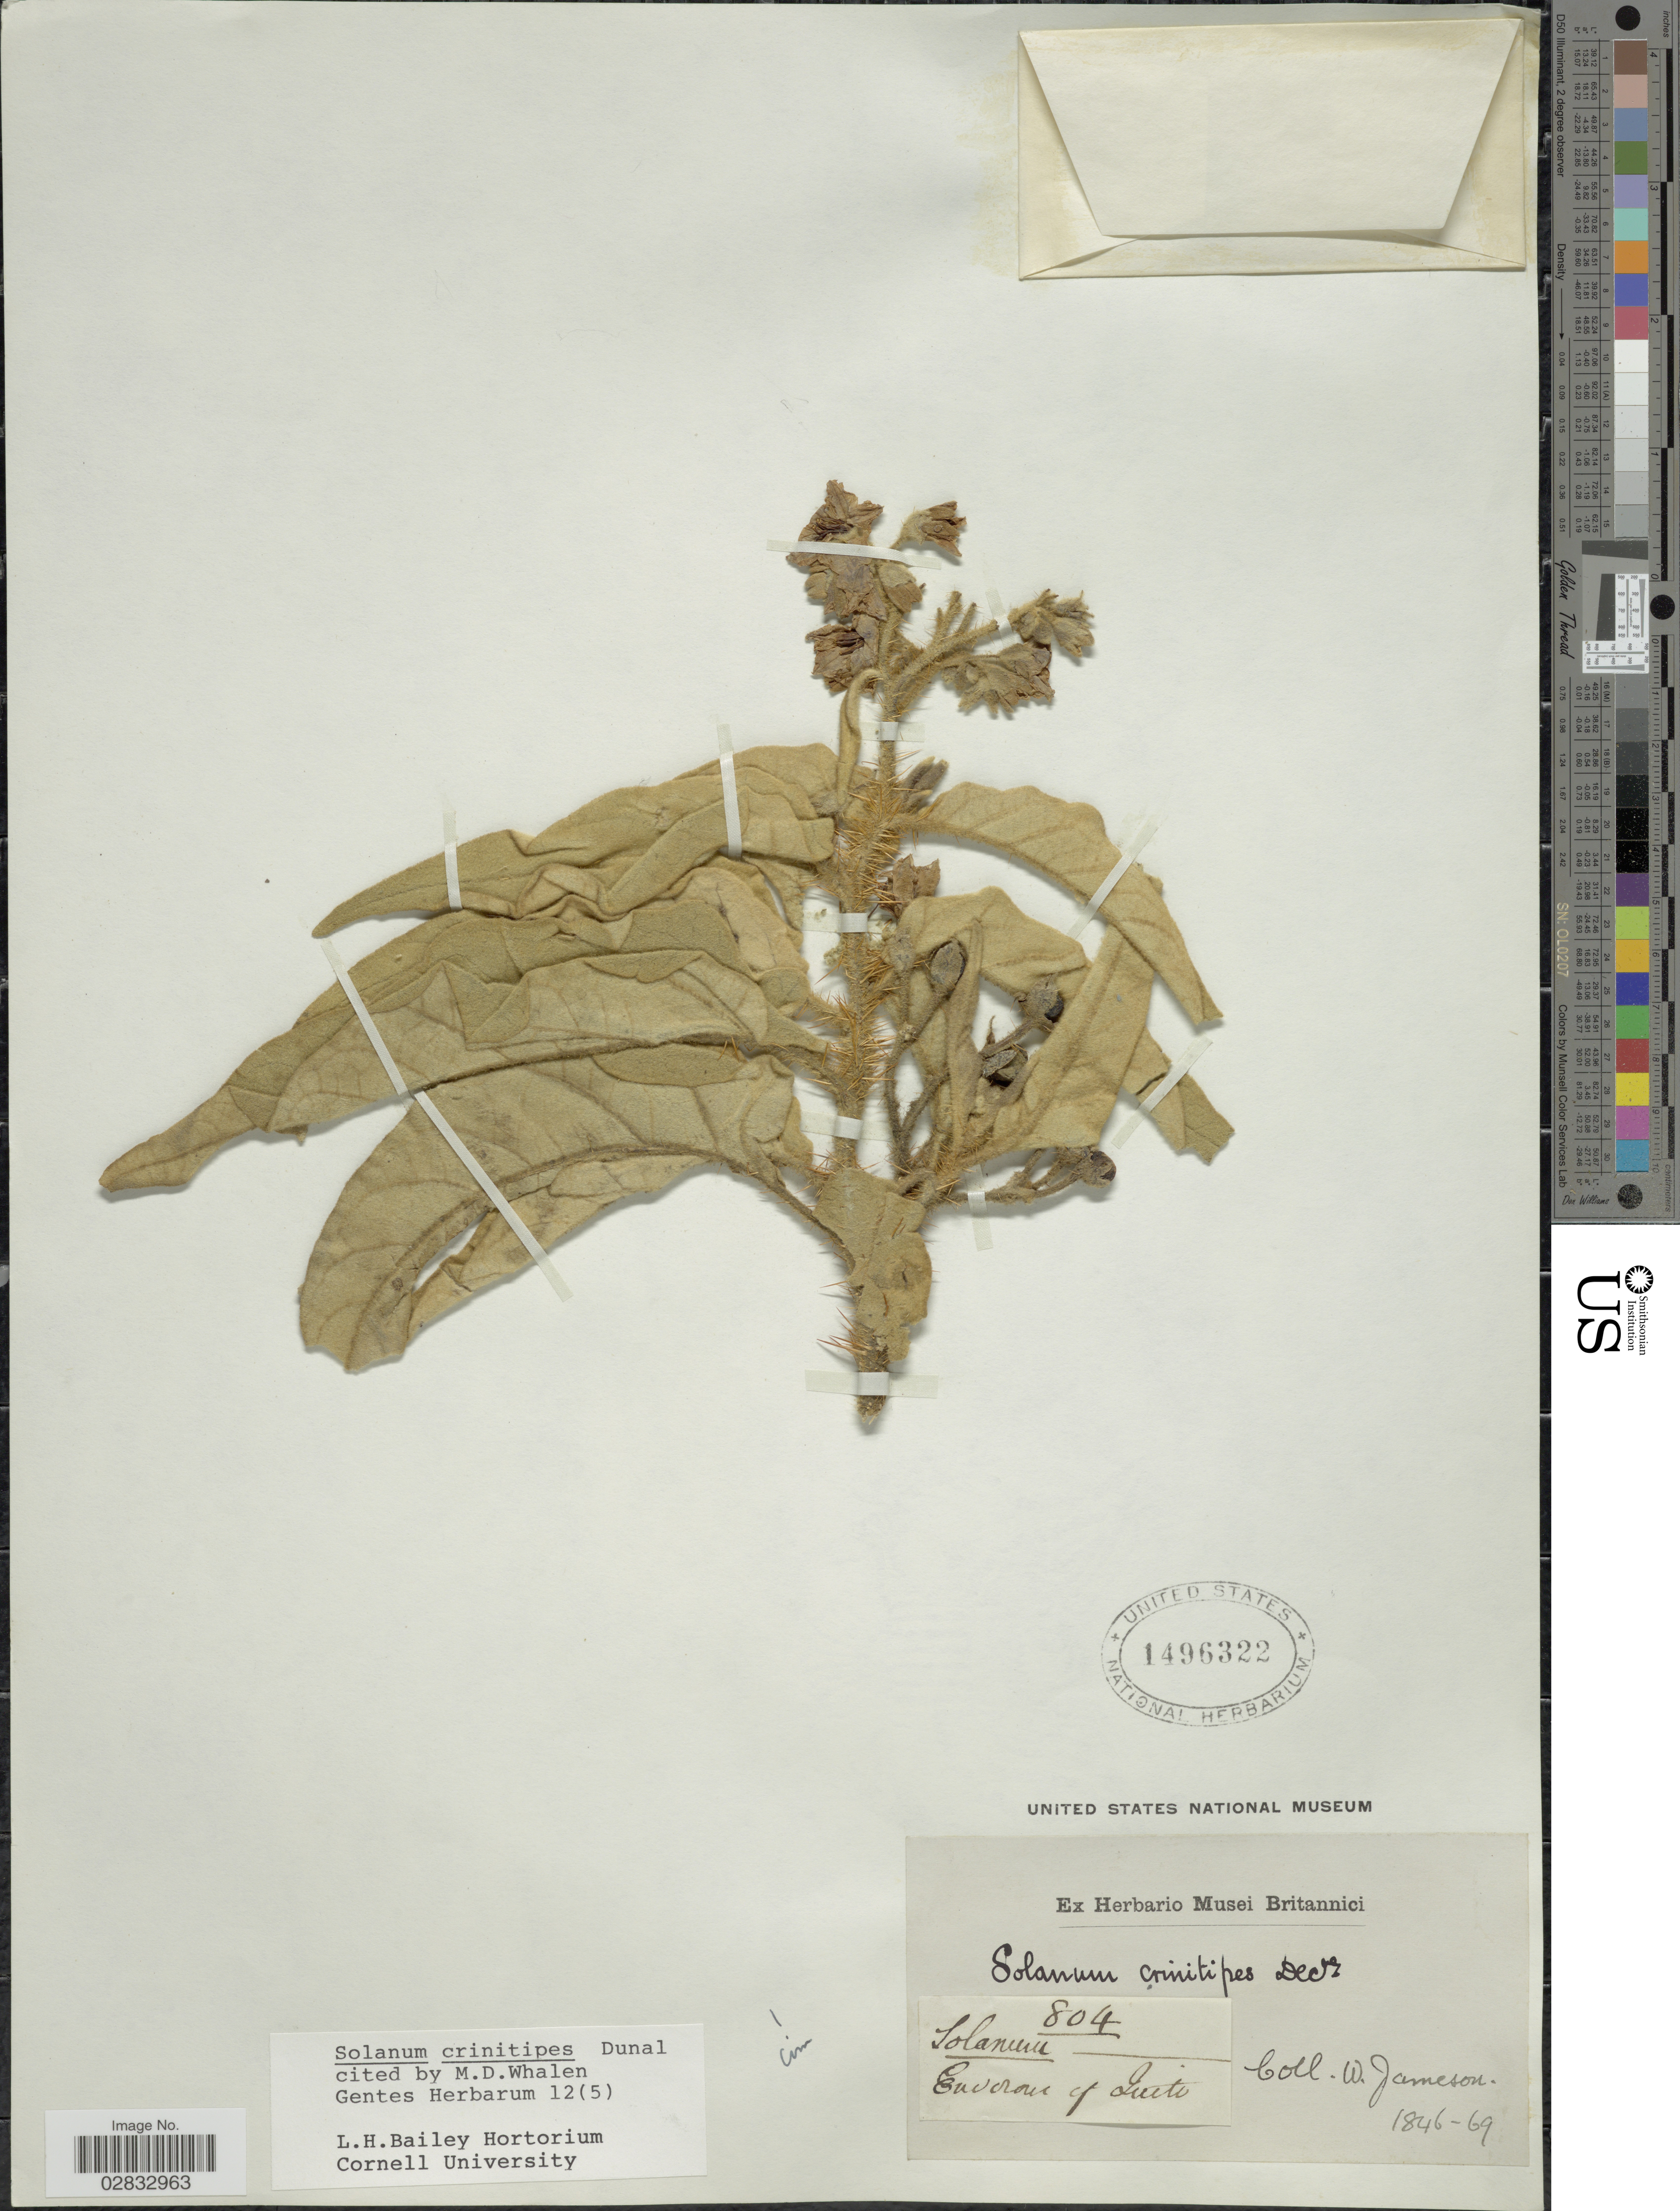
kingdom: Plantae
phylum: Tracheophyta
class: Magnoliopsida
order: Solanales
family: Solanaceae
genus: Solanum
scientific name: Solanum crinitipes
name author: Dunal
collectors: W. Jameson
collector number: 804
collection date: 1846/1869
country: Ecuador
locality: Environs of Quito.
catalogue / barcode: US 1496322